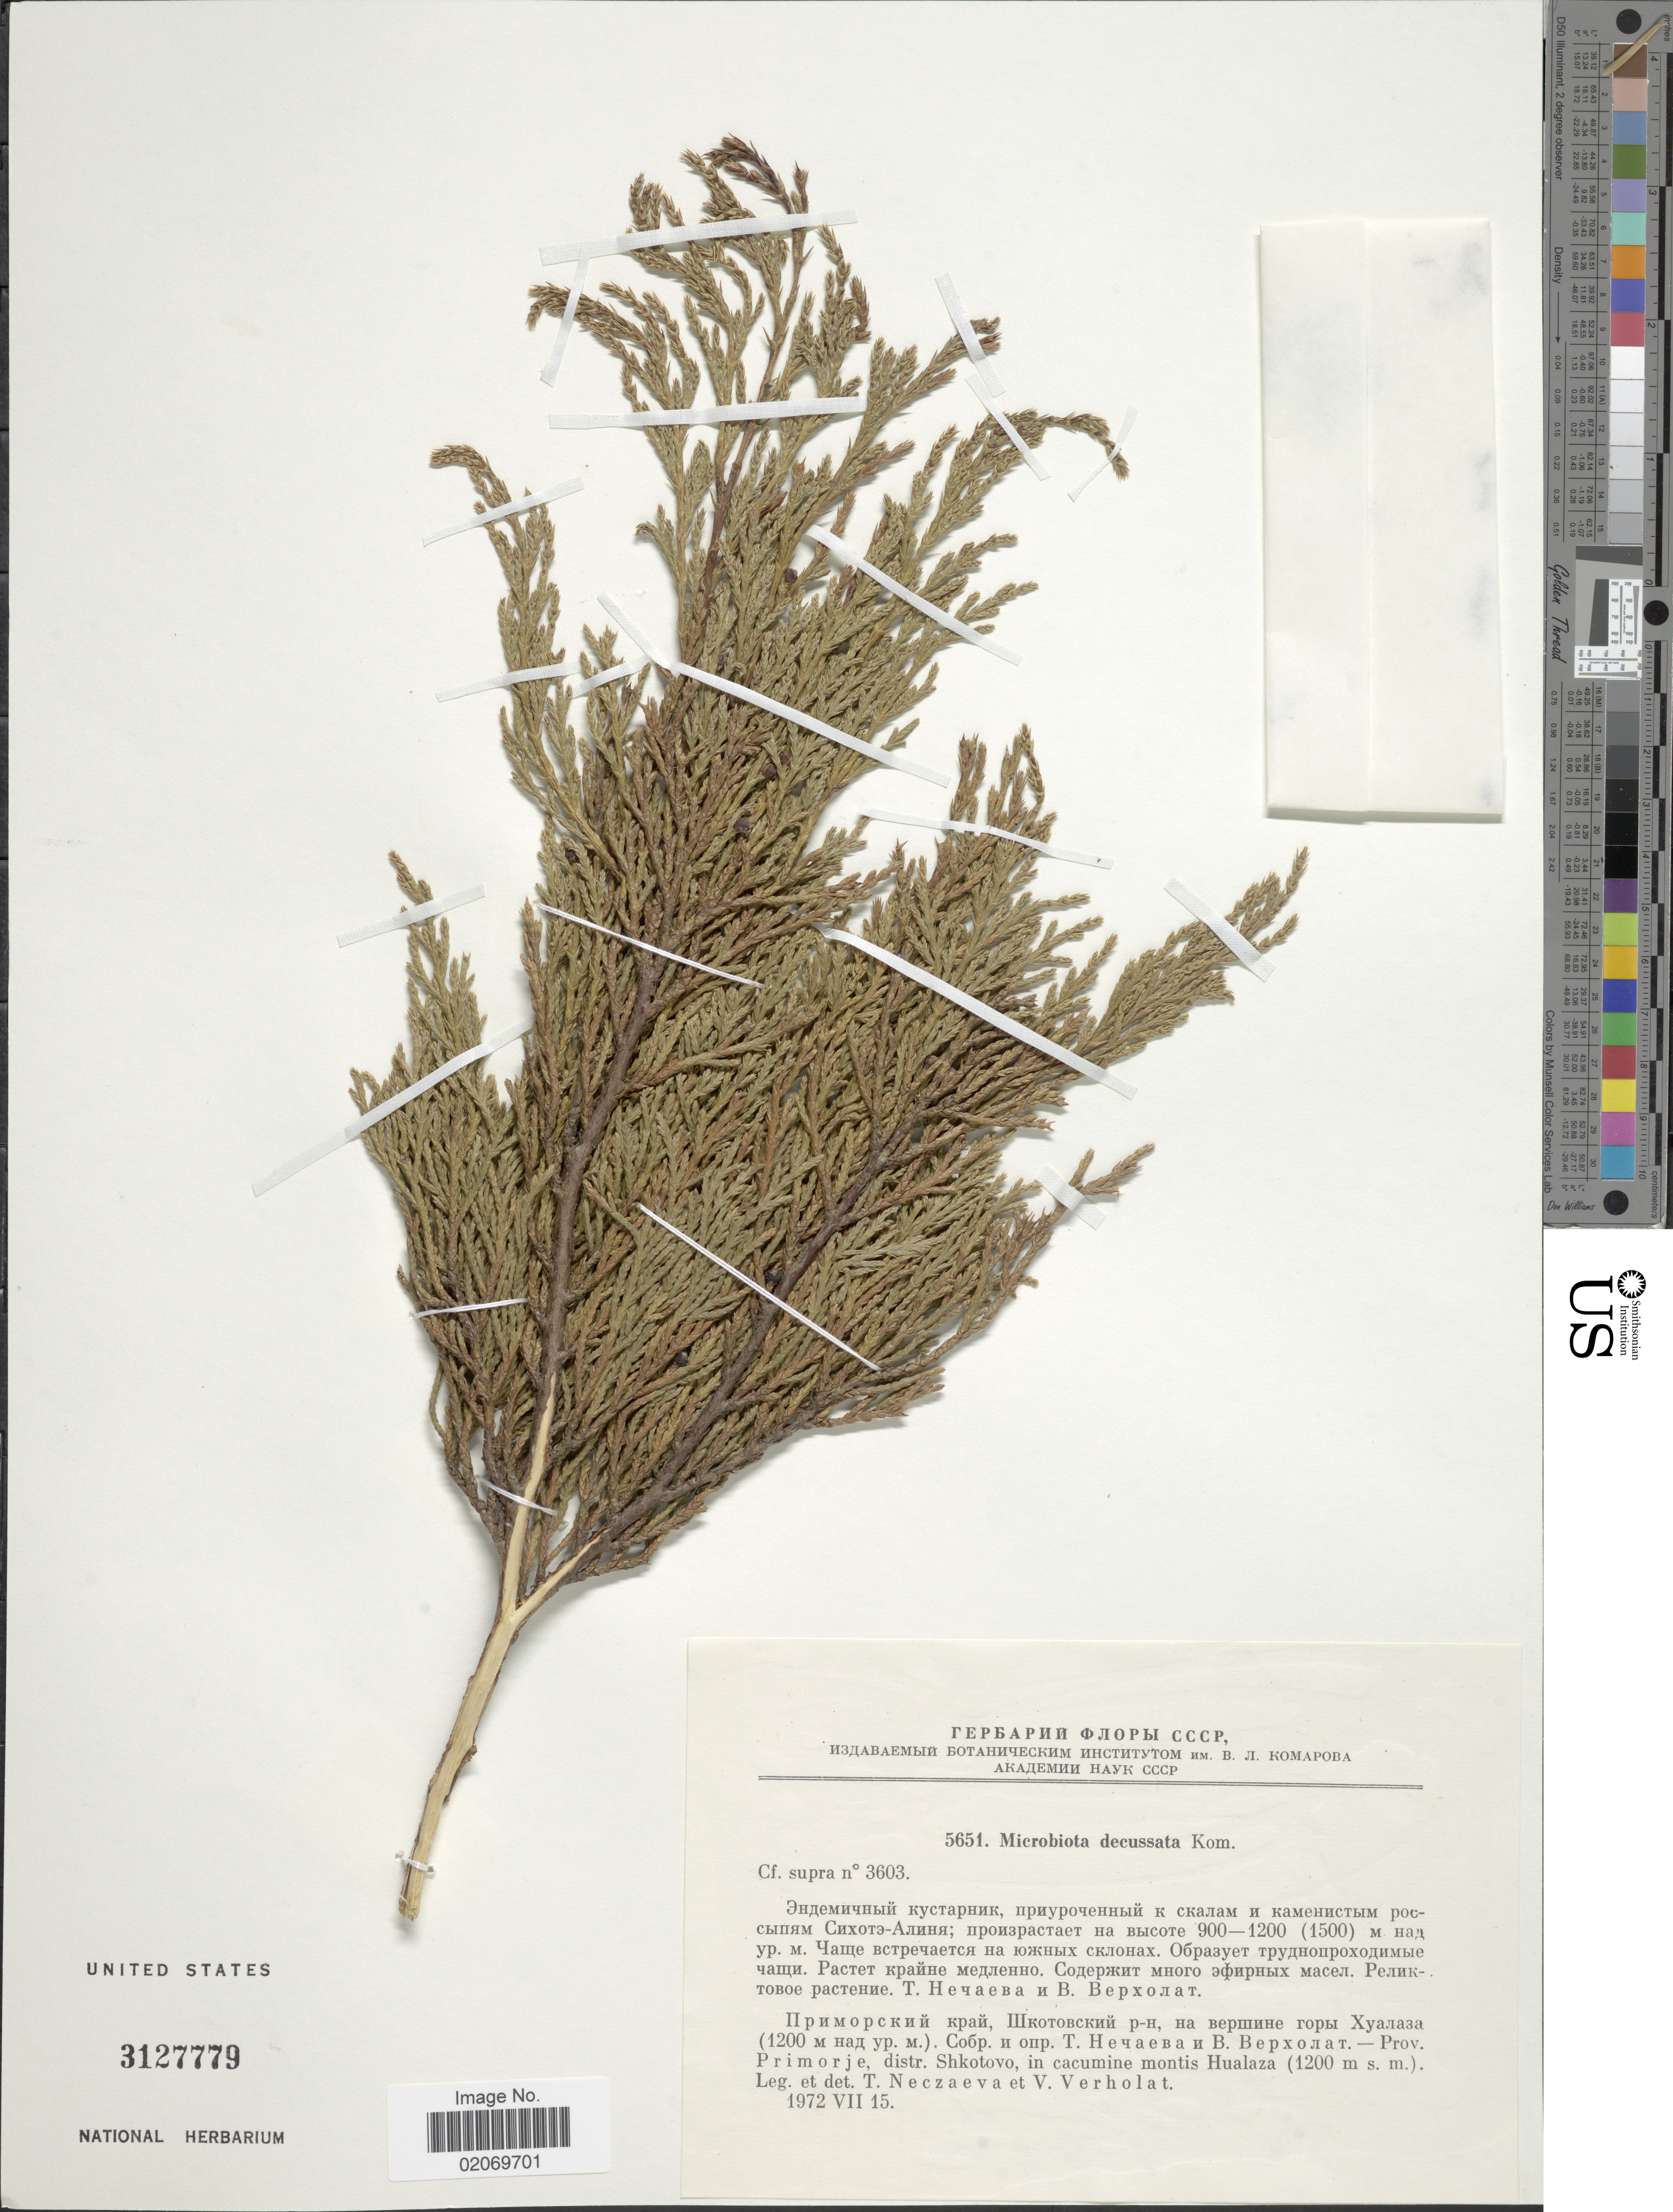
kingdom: Plantae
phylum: Tracheophyta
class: Pinopsida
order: Pinales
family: Cupressaceae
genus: Microbiota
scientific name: Microbiota decussata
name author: Kom.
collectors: T. Neczaeva & V. Verholat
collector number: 5651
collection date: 1972-07-15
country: Russian Federation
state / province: Primorsky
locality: Prov. Primorje, distr. Shkotovo, in cacumine montis Hualaza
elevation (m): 1200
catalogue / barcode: US 3127779